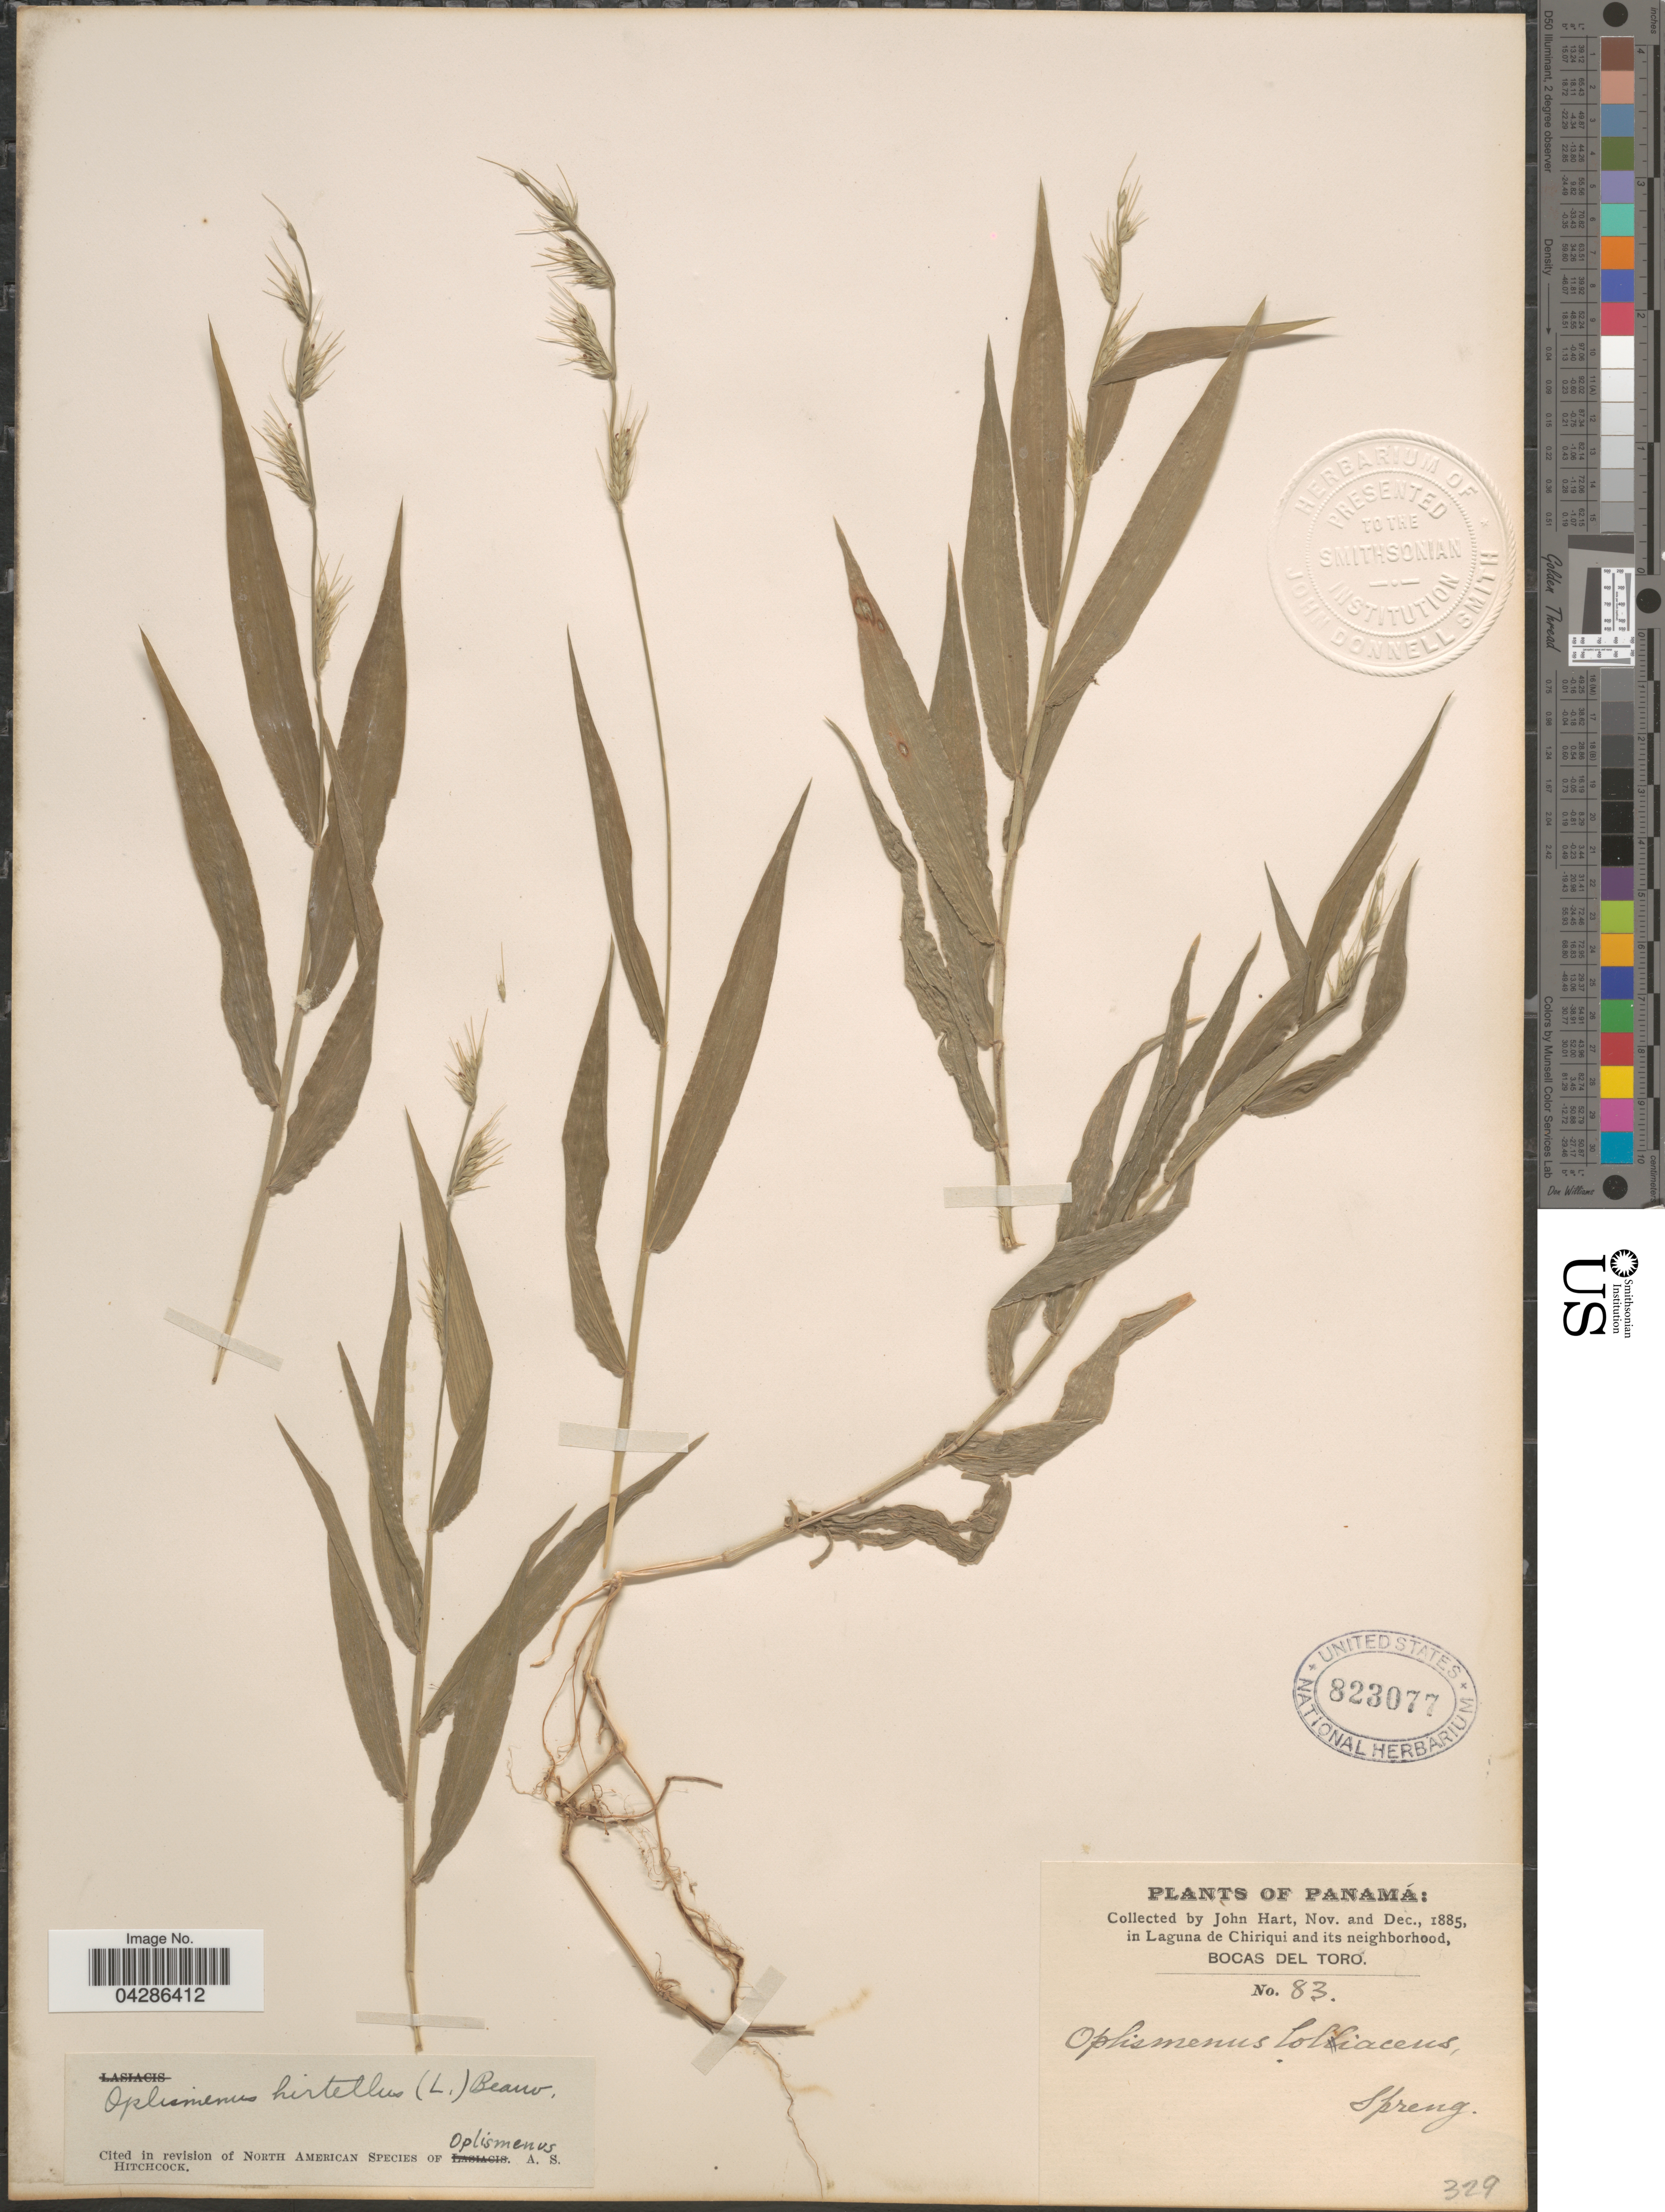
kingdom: Plantae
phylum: Tracheophyta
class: Liliopsida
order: Poales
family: Poaceae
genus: Oplismenus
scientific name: Oplismenus hirtellus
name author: (L.) P. Beauv.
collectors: J. H. Hart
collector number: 83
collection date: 1885-11/1885-12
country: Panama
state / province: Bocas del Toro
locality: In Laguna de Chiriqui and its neighborhood.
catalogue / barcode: US 823077